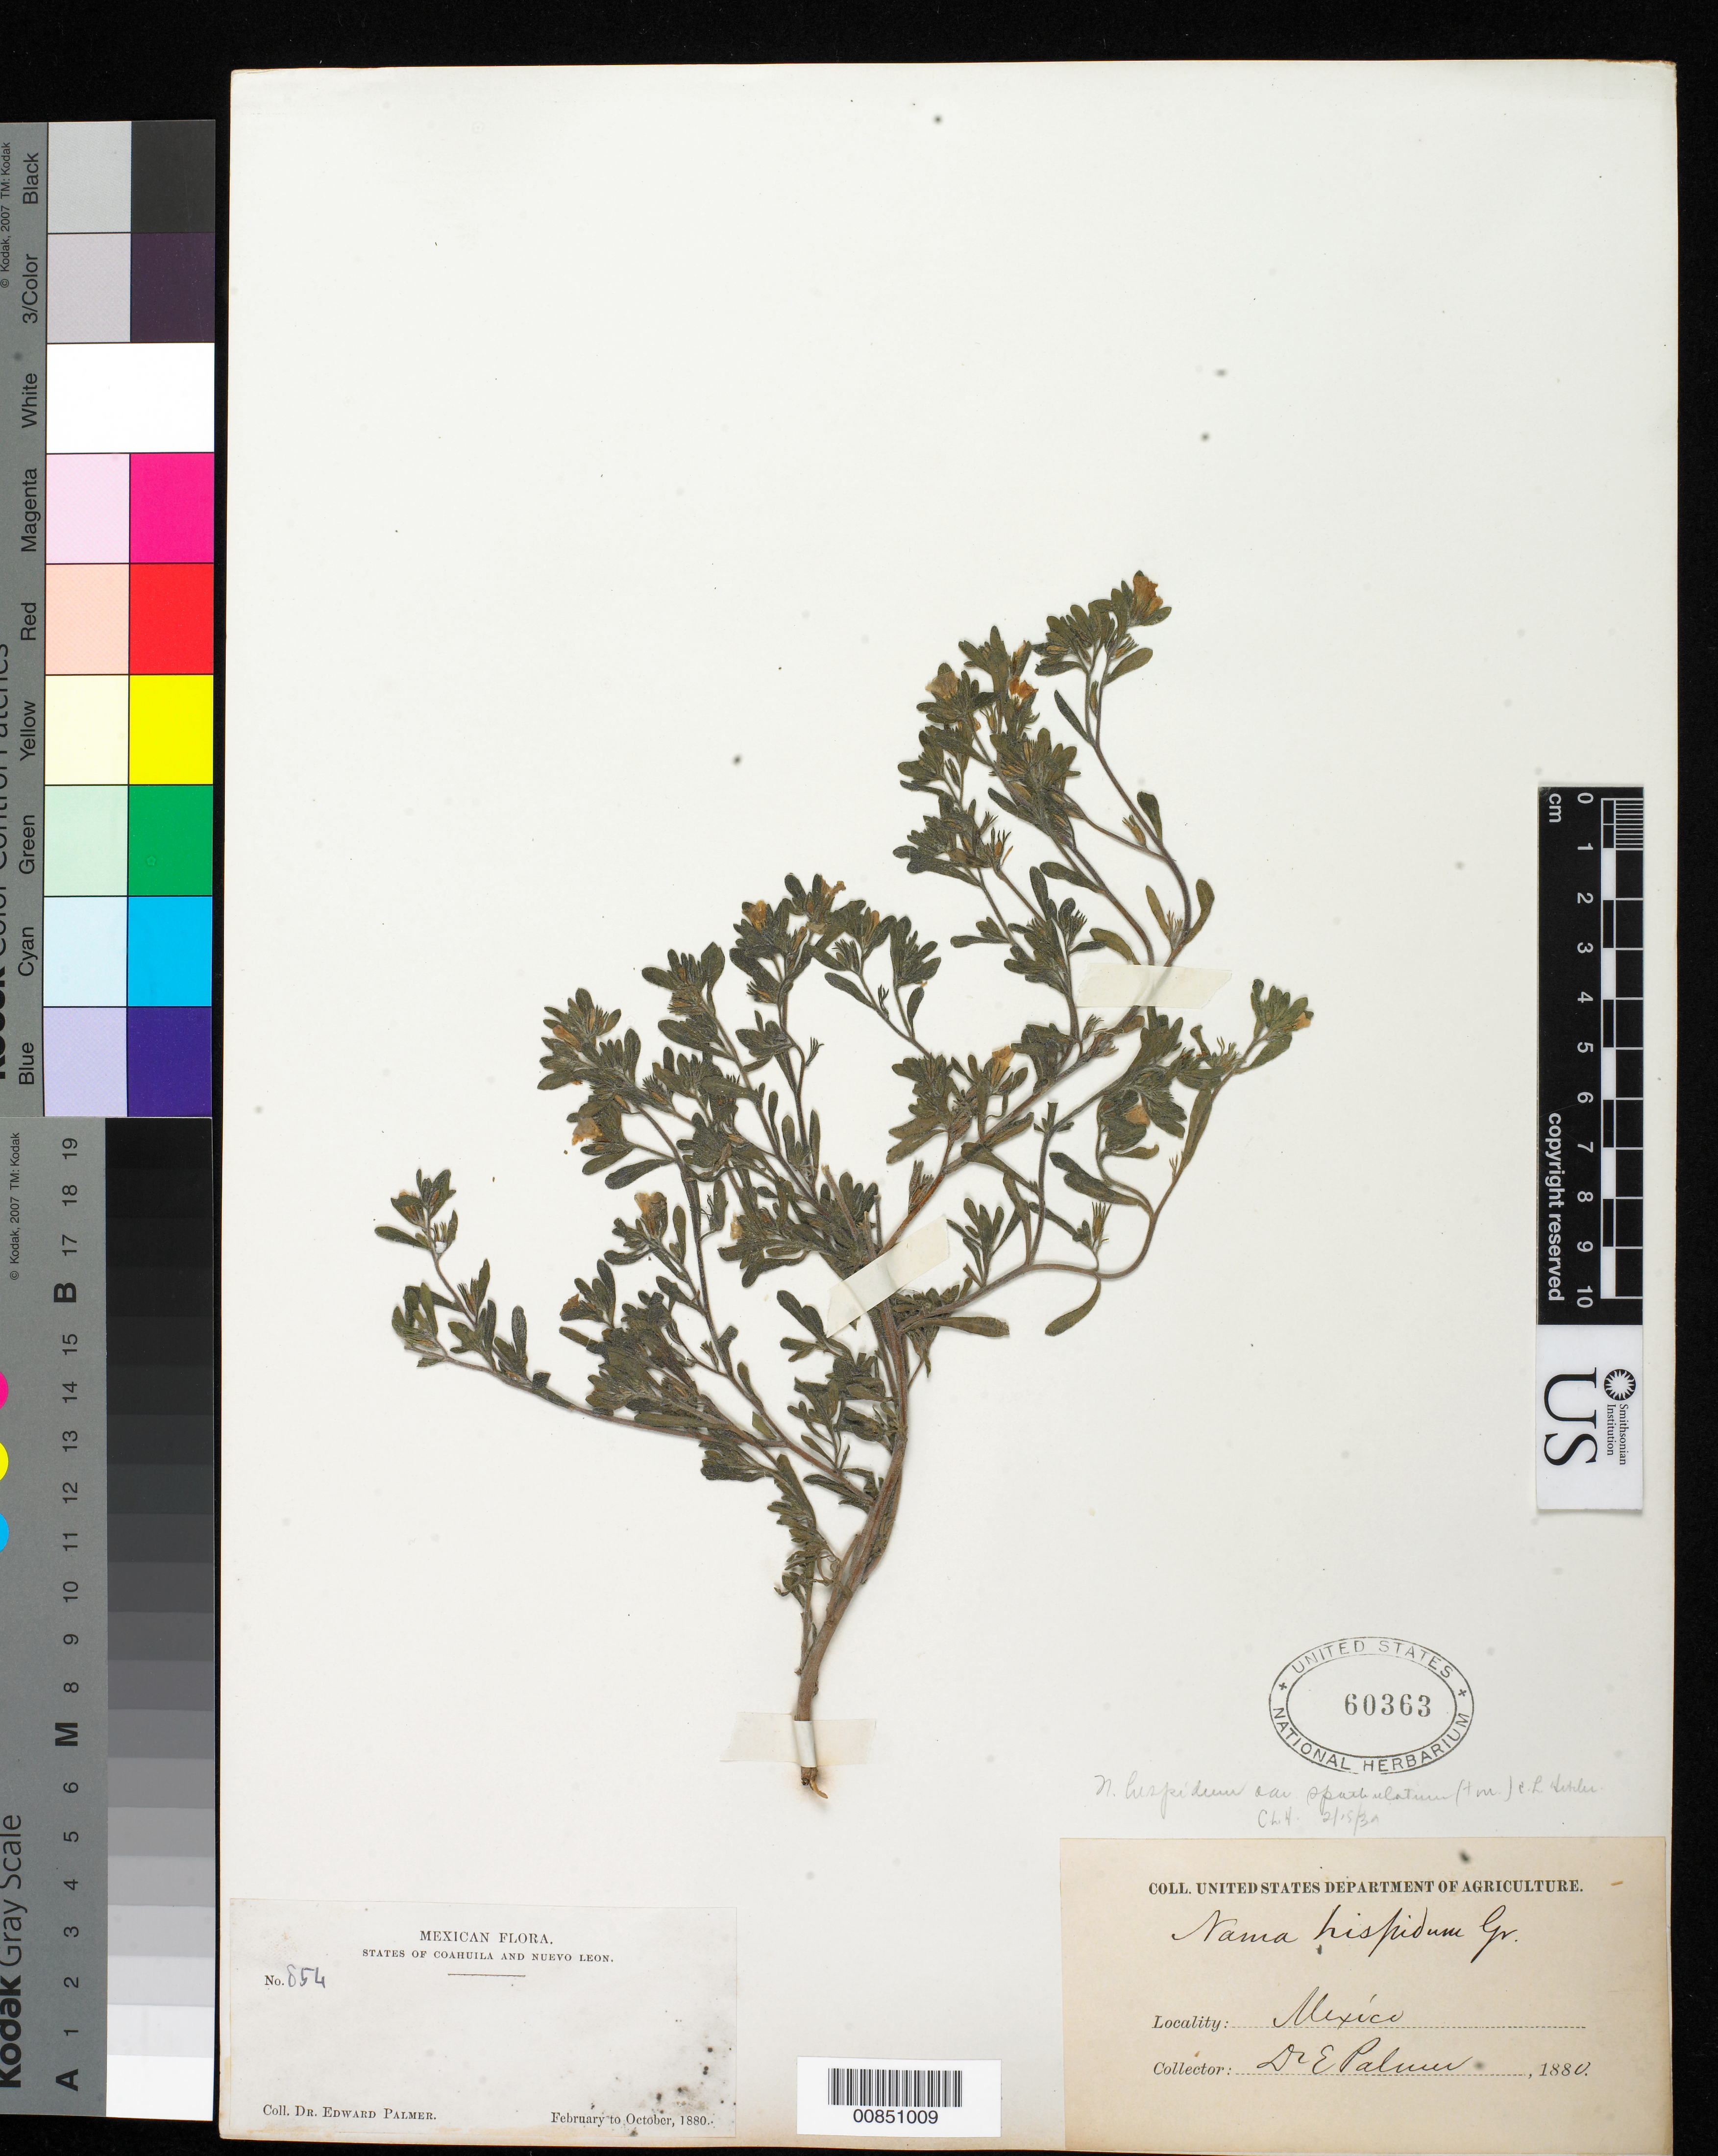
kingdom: Plantae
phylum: Tracheophyta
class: Magnoliopsida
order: Boraginales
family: Namaceae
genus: Nama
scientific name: Nama hispida var. spathulatum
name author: (Torr.) C.L. Hitchc.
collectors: E. Palmer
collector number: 854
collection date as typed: Feb 1880 to -- Oct 1880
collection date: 1880-02/1880-10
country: Mexico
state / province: Coahuila / Nuevo León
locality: States of Coahuila and Nuevo León.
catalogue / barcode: US 60363